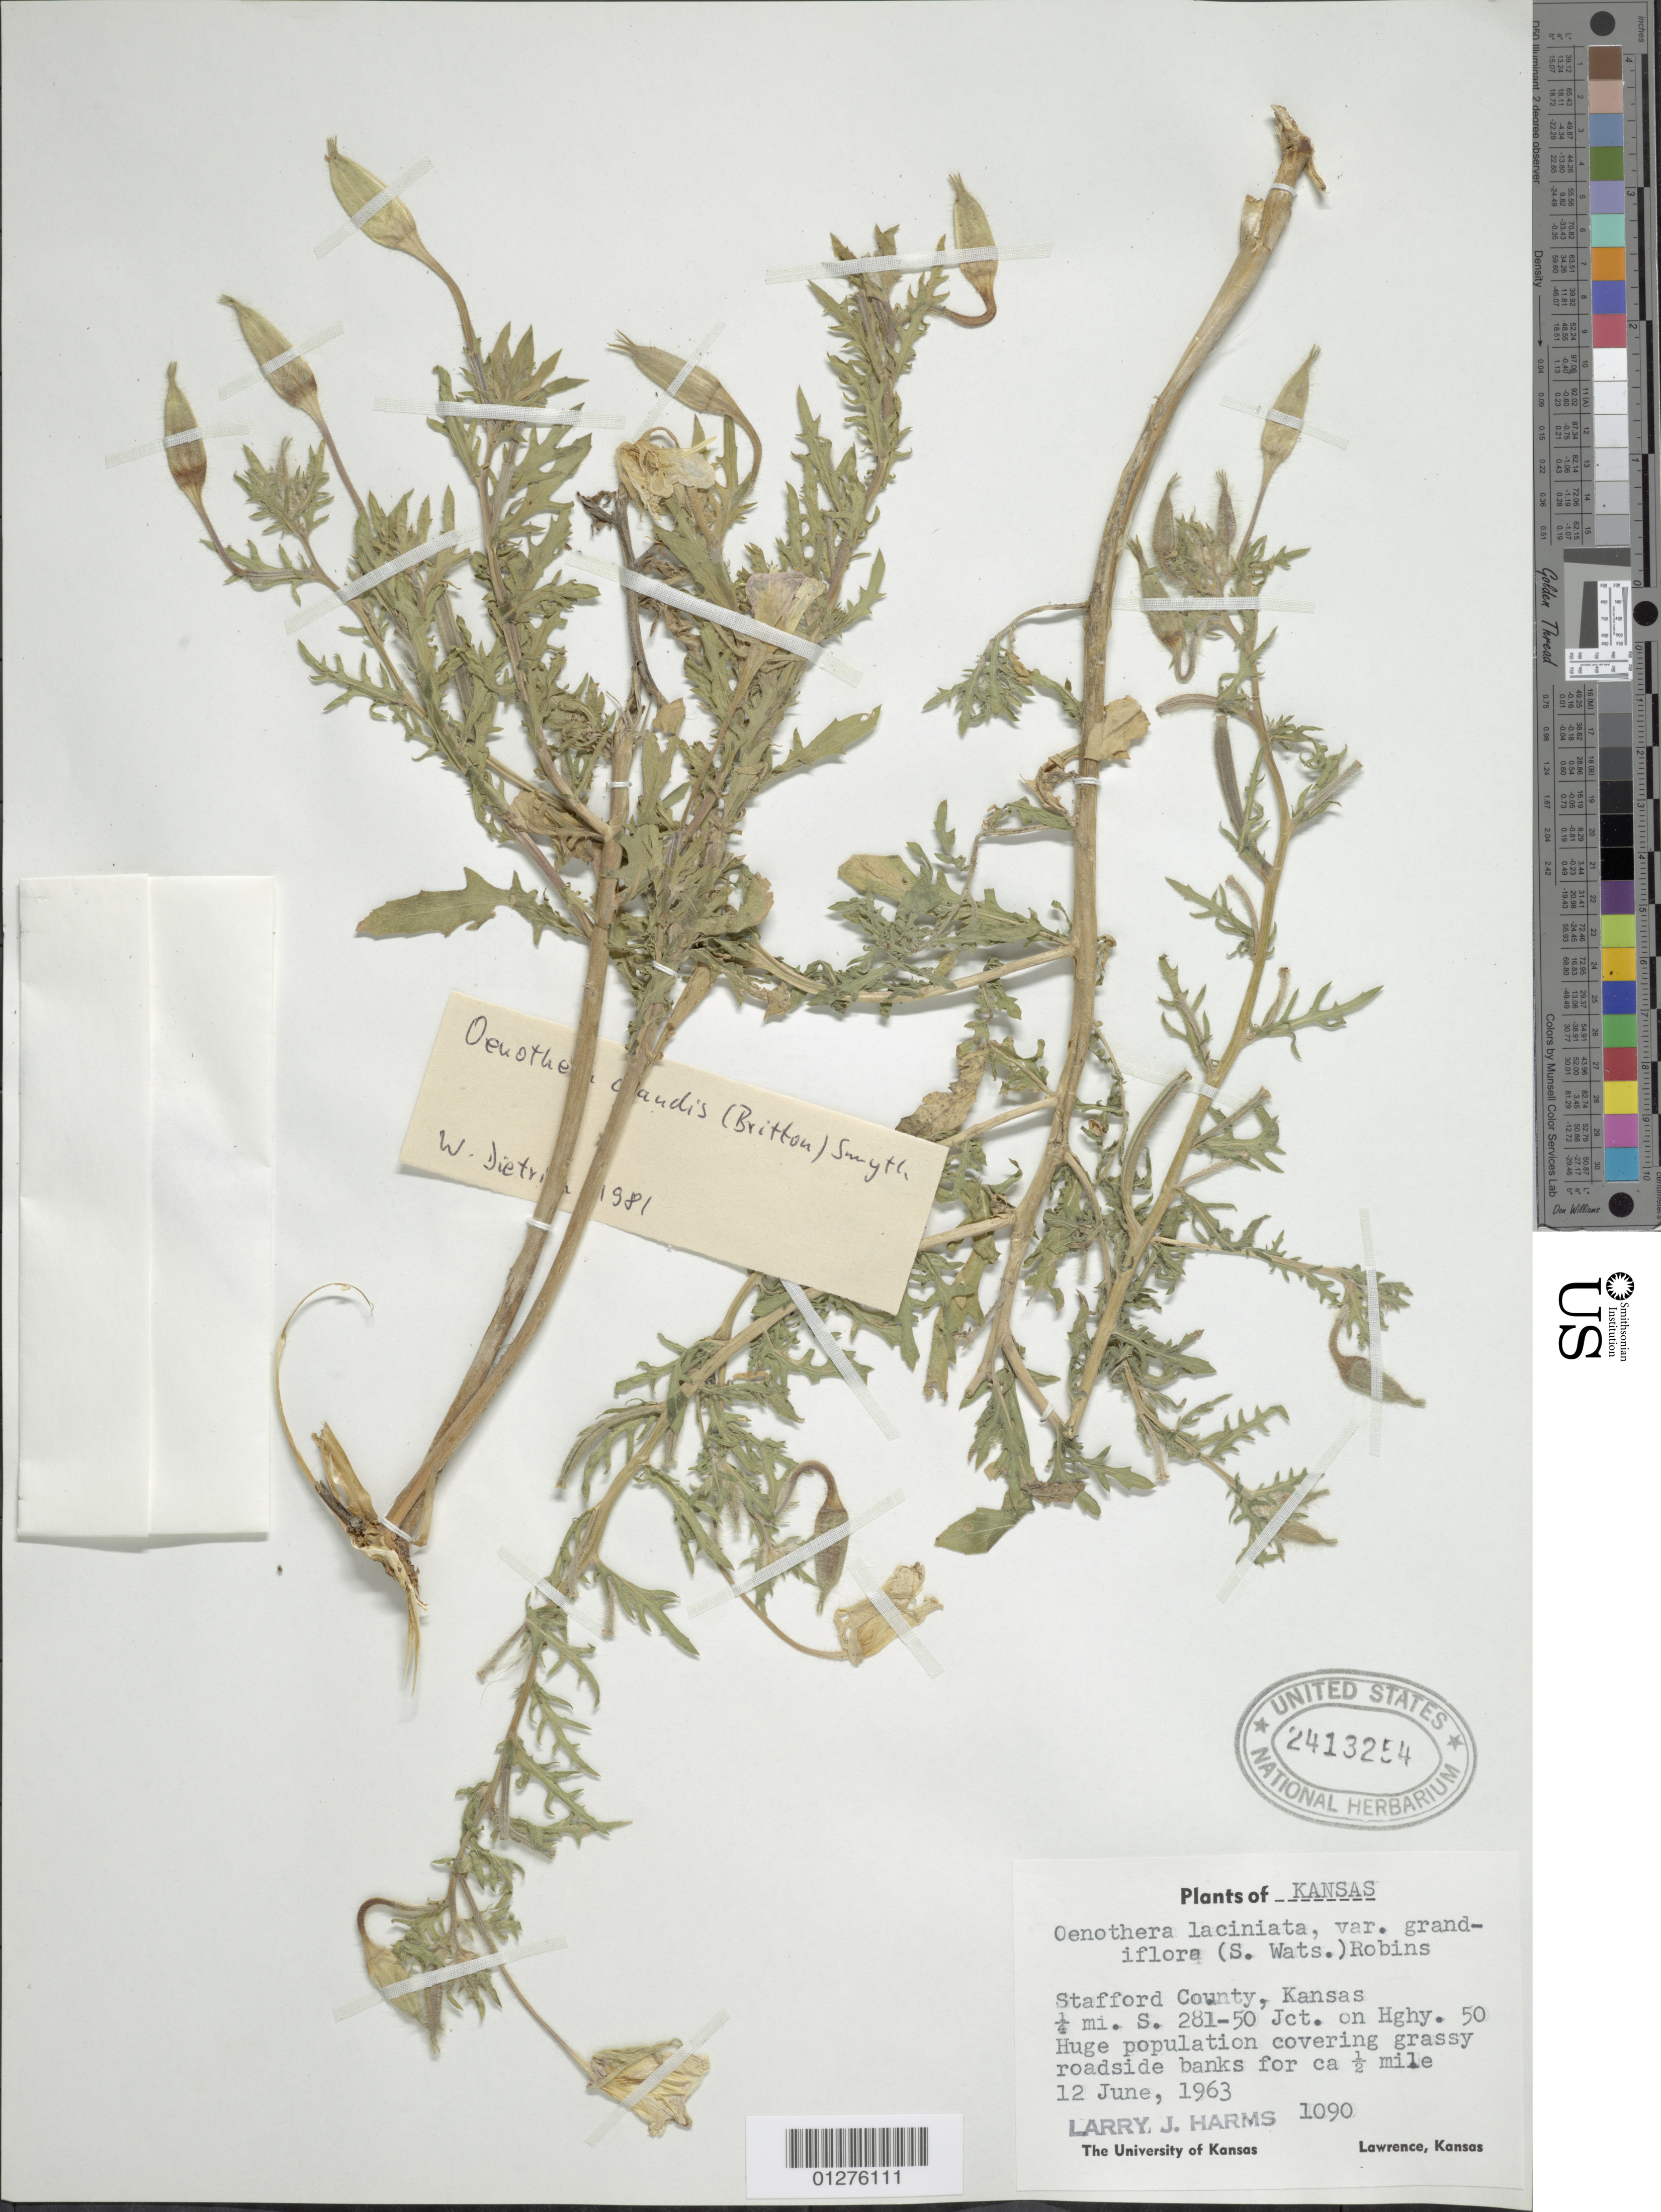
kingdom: Plantae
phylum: Tracheophyta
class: Magnoliopsida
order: Myrtales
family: Onagraceae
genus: Oenothera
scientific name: Oenothera grandis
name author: (Britton) Smyth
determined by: Dietrich, W.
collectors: L. Harms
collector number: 1090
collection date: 1963-06-12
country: United States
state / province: Kansas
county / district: Stafford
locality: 1/4 mi. S. 281-50 JCT. on Hwy. 50.Roadside bank for ca 1/2 mile.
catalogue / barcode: US 2413254